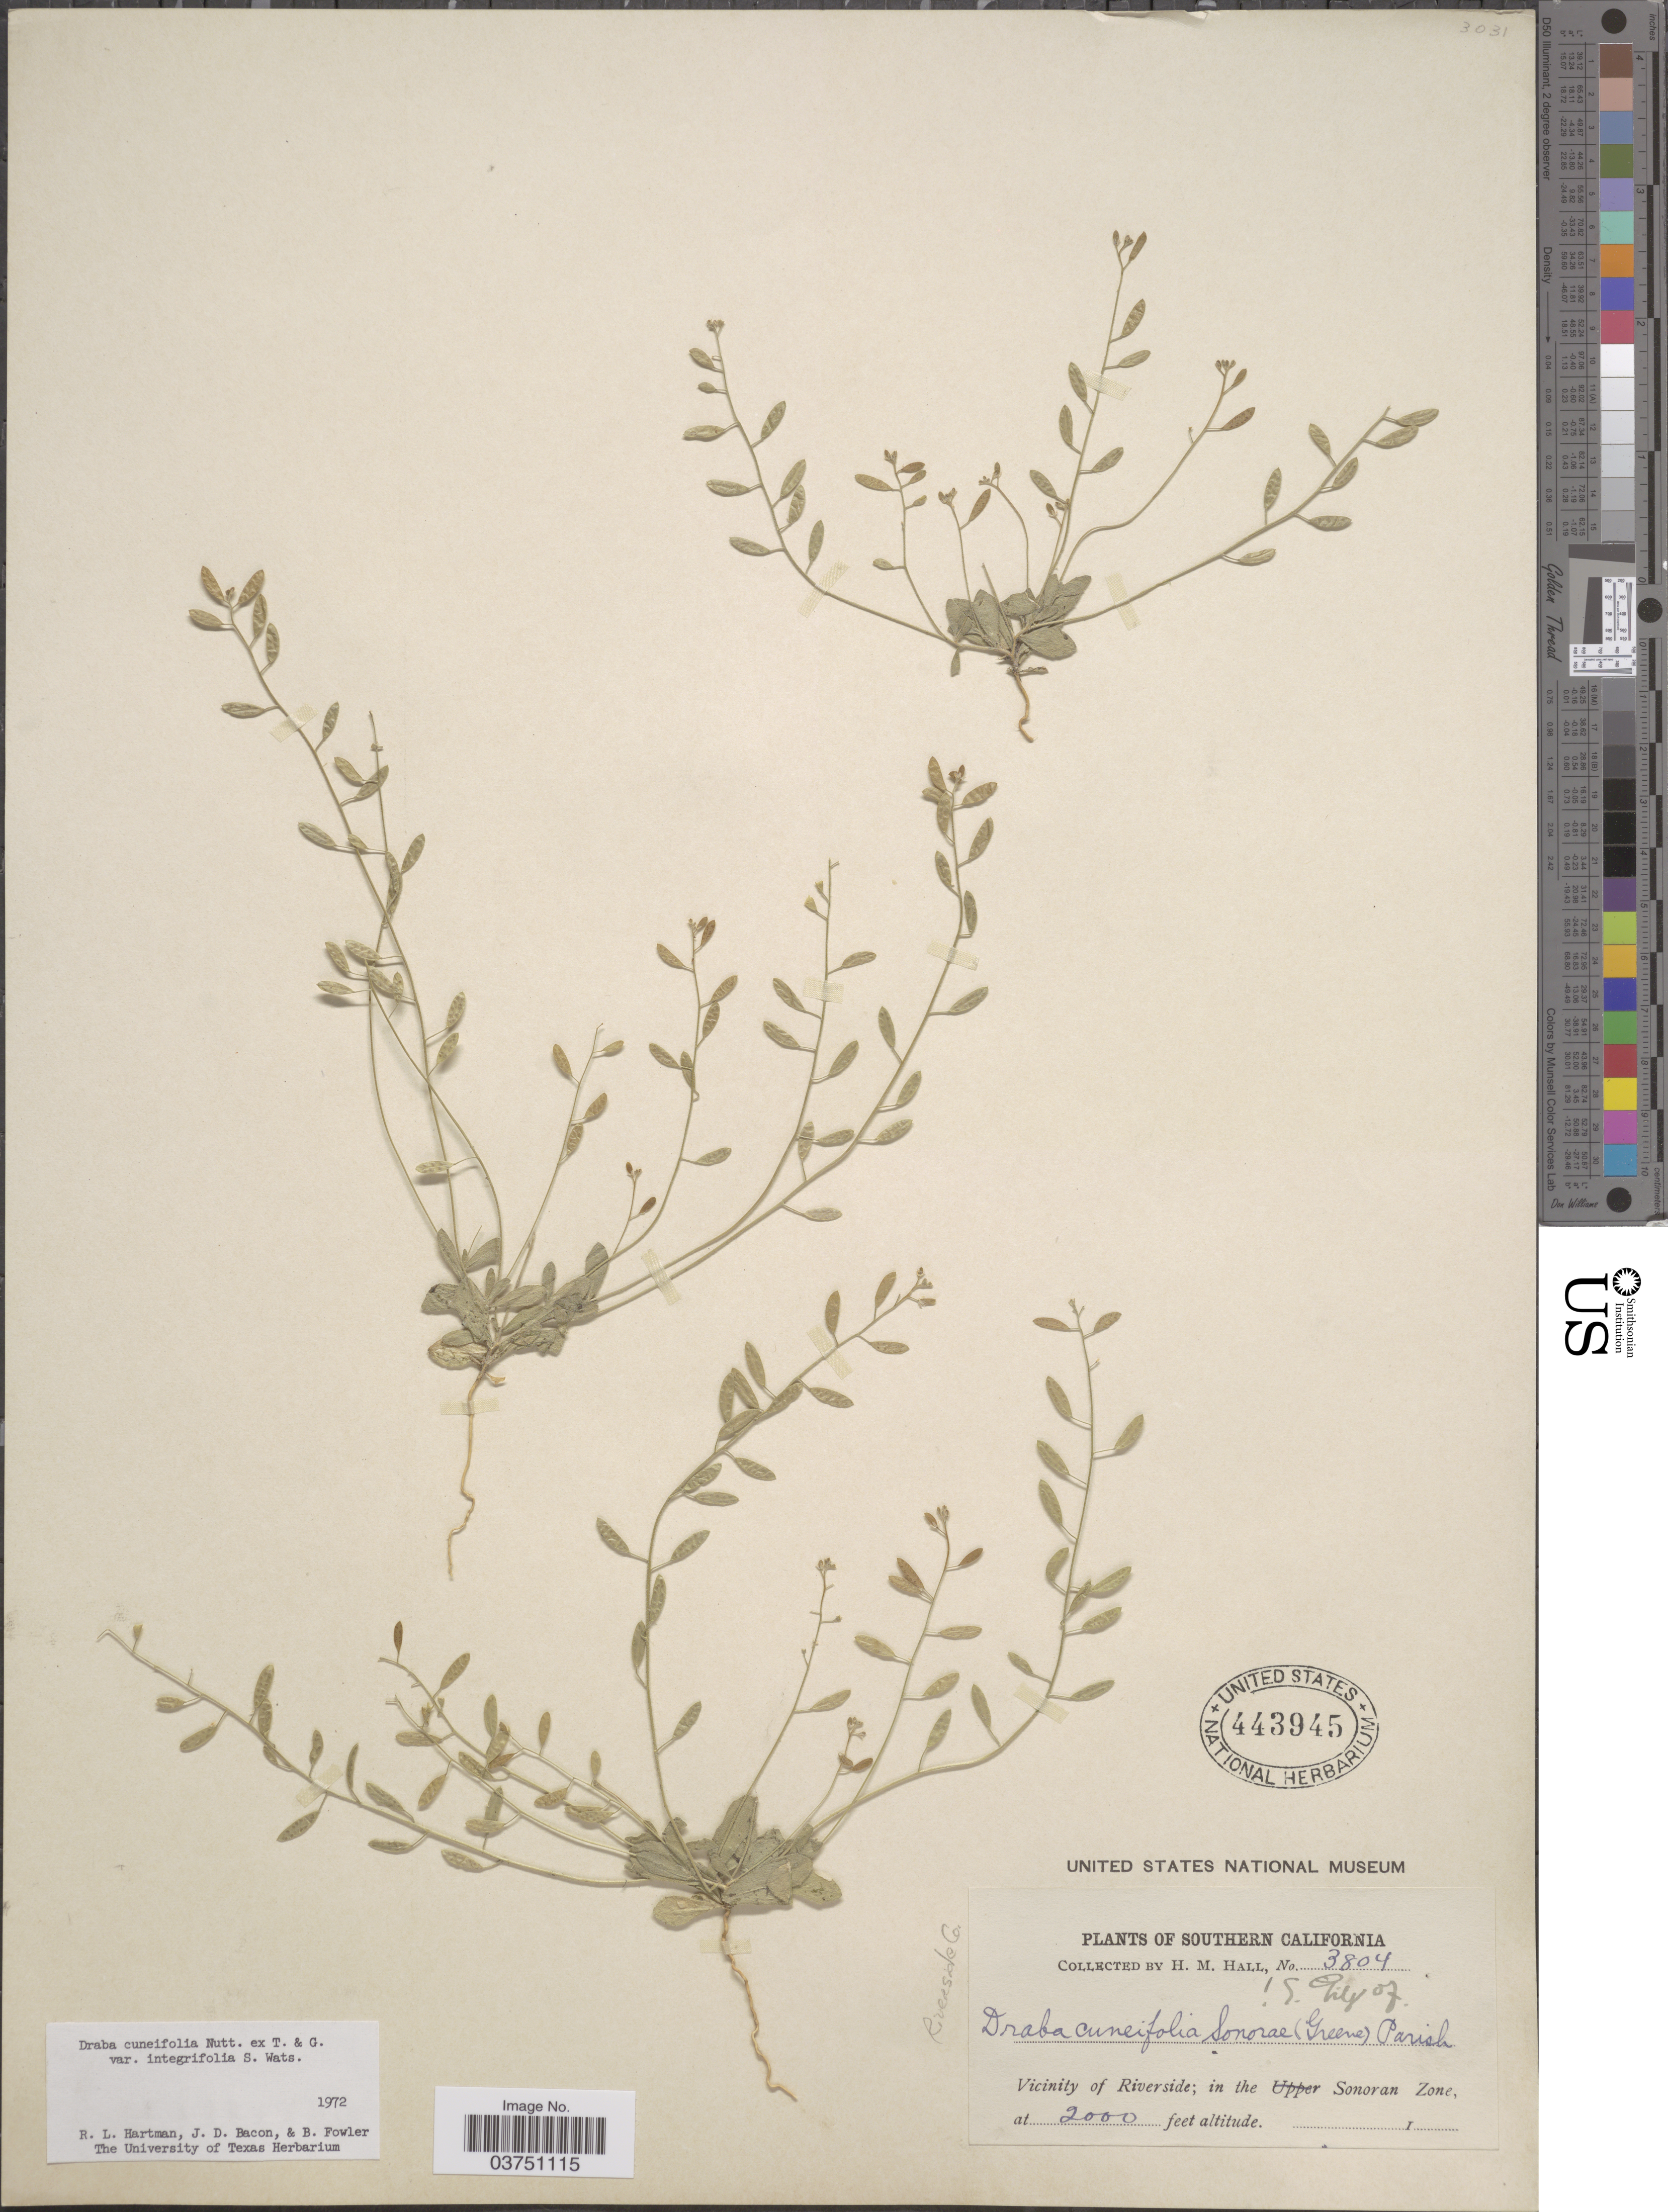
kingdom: Plantae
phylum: Tracheophyta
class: Magnoliopsida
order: Brassicales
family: Brassicaceae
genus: Draba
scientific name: Draba cuneifolia var. integrifolia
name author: S. Watson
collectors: H. M. Hall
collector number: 3804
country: United States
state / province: California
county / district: Riverside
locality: Southern California. Vicinity of Riverside; in the Sonoran Zone.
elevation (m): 610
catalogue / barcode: US 443945